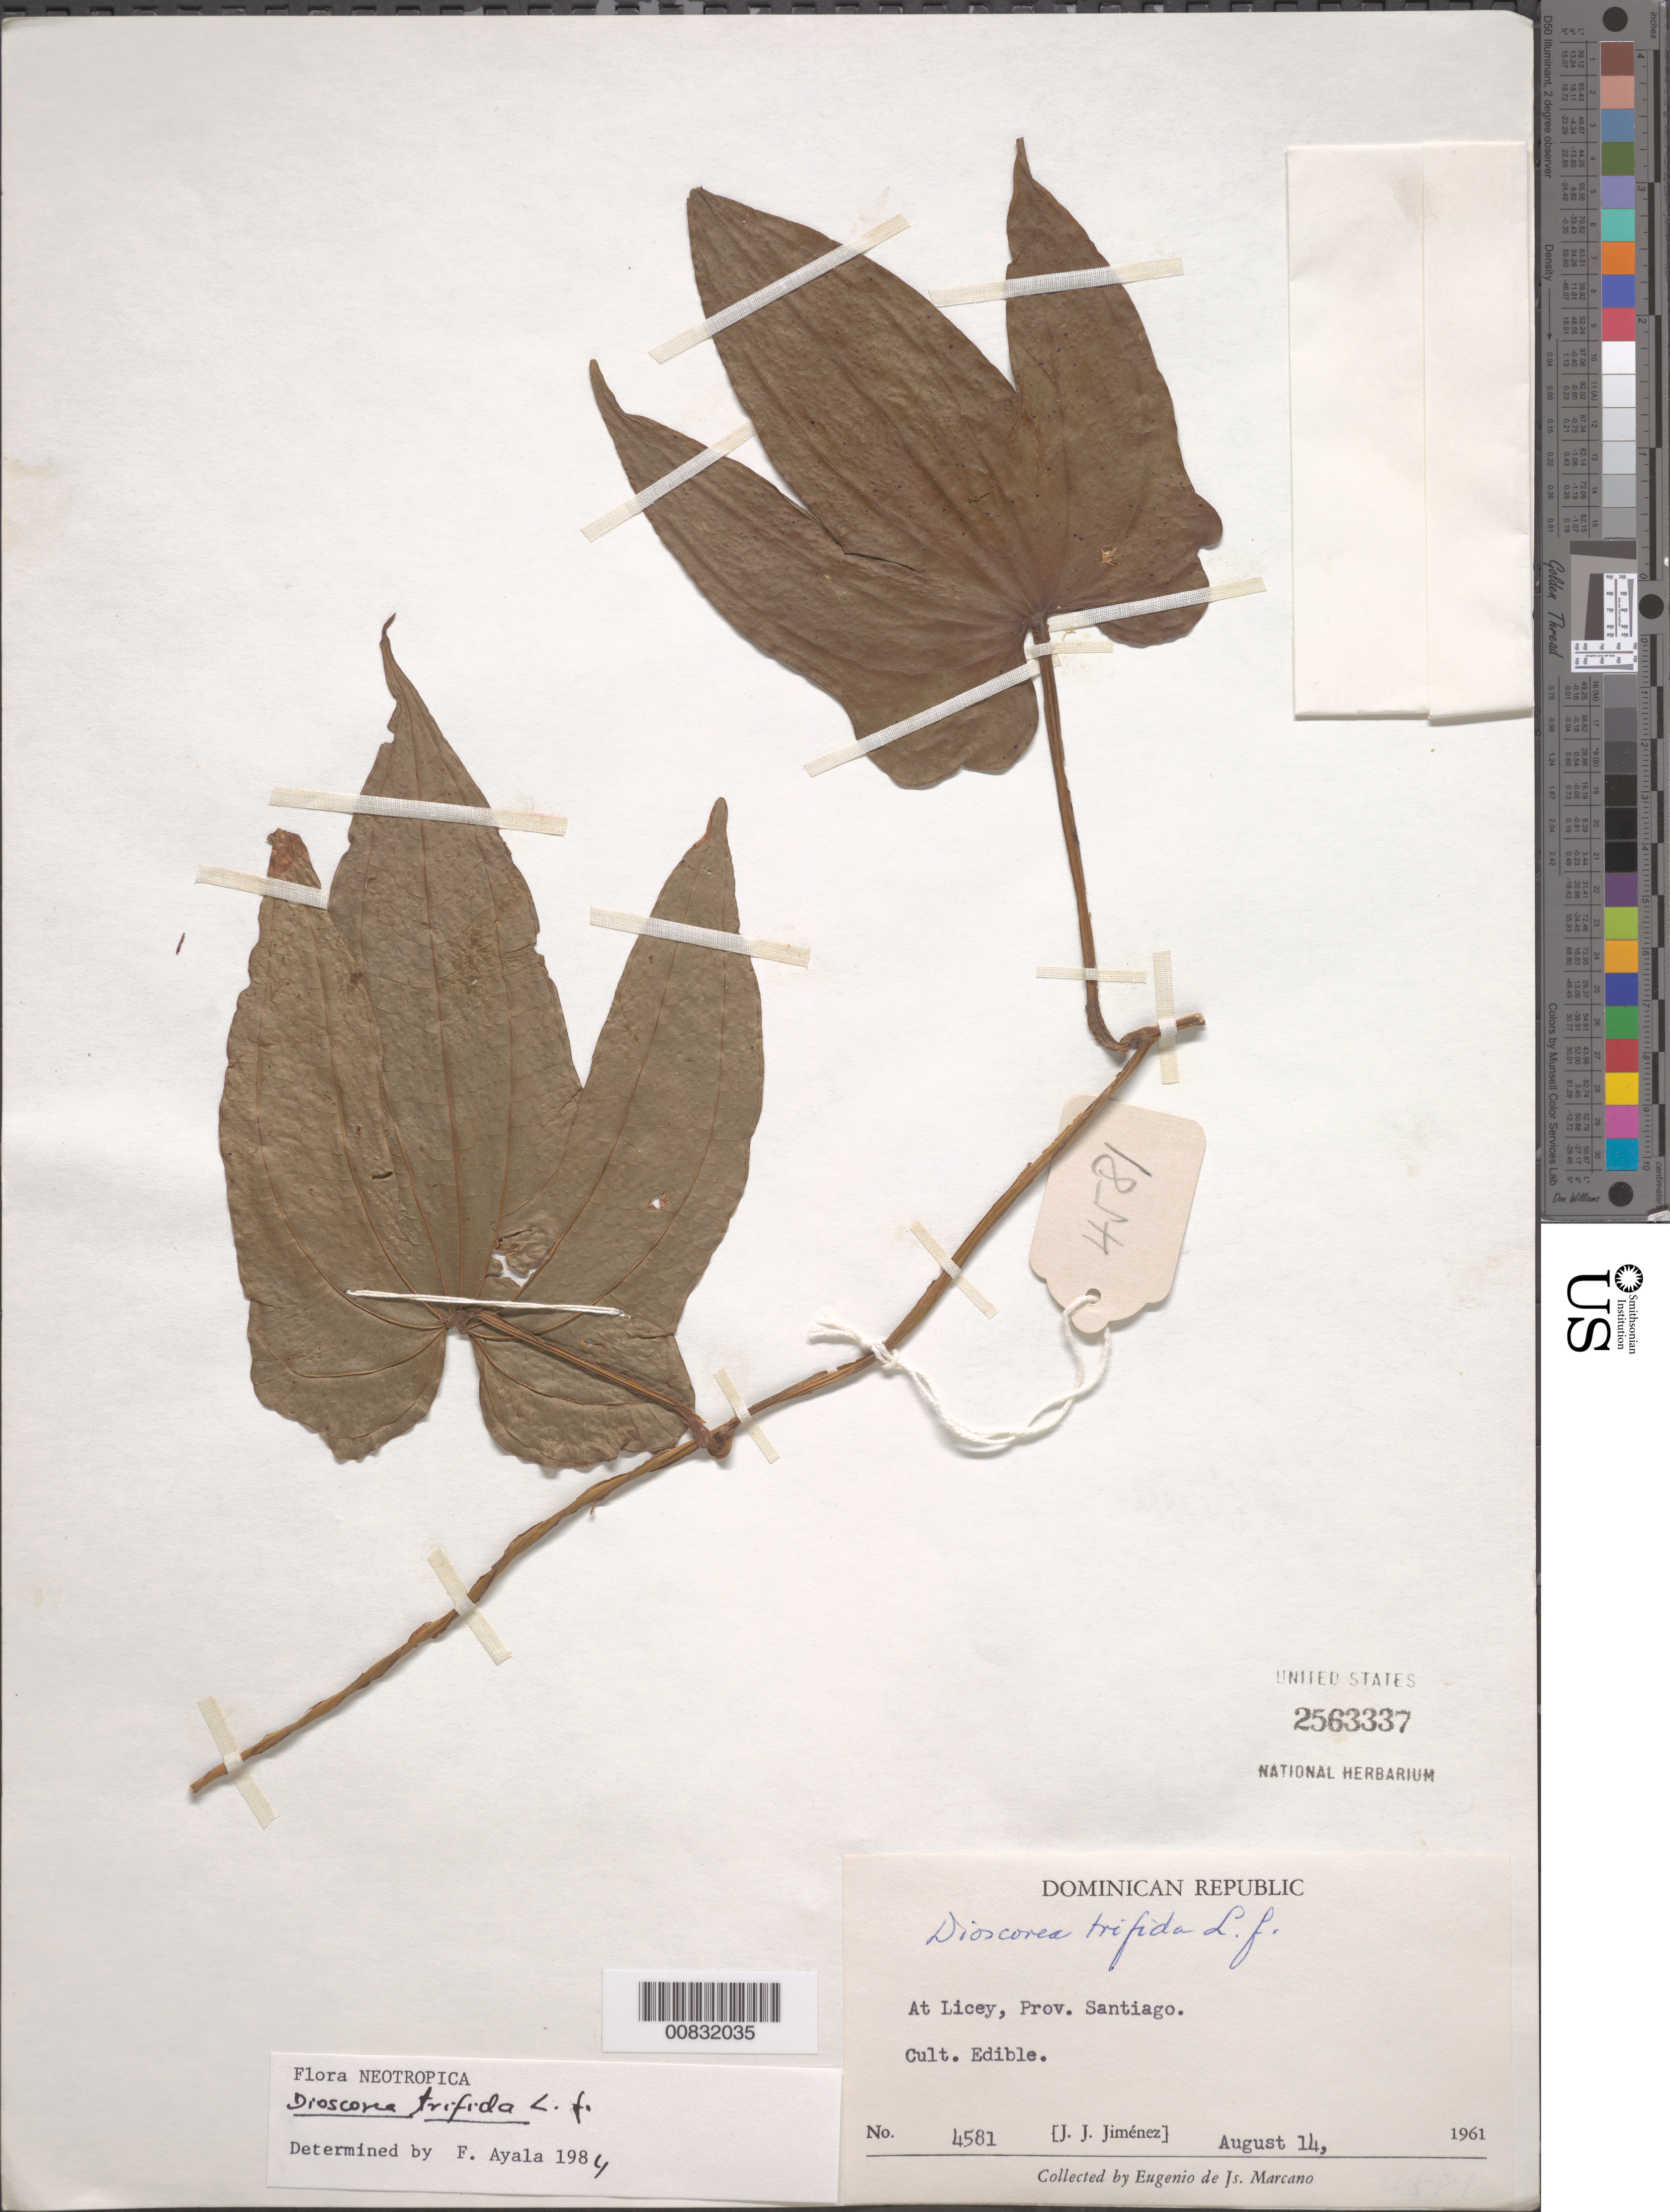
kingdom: Plantae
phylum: Tracheophyta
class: Liliopsida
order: Dioscoreales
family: Dioscoreaceae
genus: Dioscorea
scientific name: Dioscorea trifida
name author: L. f.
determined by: Ayala F., Franklin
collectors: E. J. Marcano F. & J. J. Jiménez Almonte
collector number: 4581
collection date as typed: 14 Aug 1961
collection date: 1961-08-14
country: Dominican Republic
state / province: Santiago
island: Hispaniola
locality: Licey.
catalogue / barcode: US 2563337